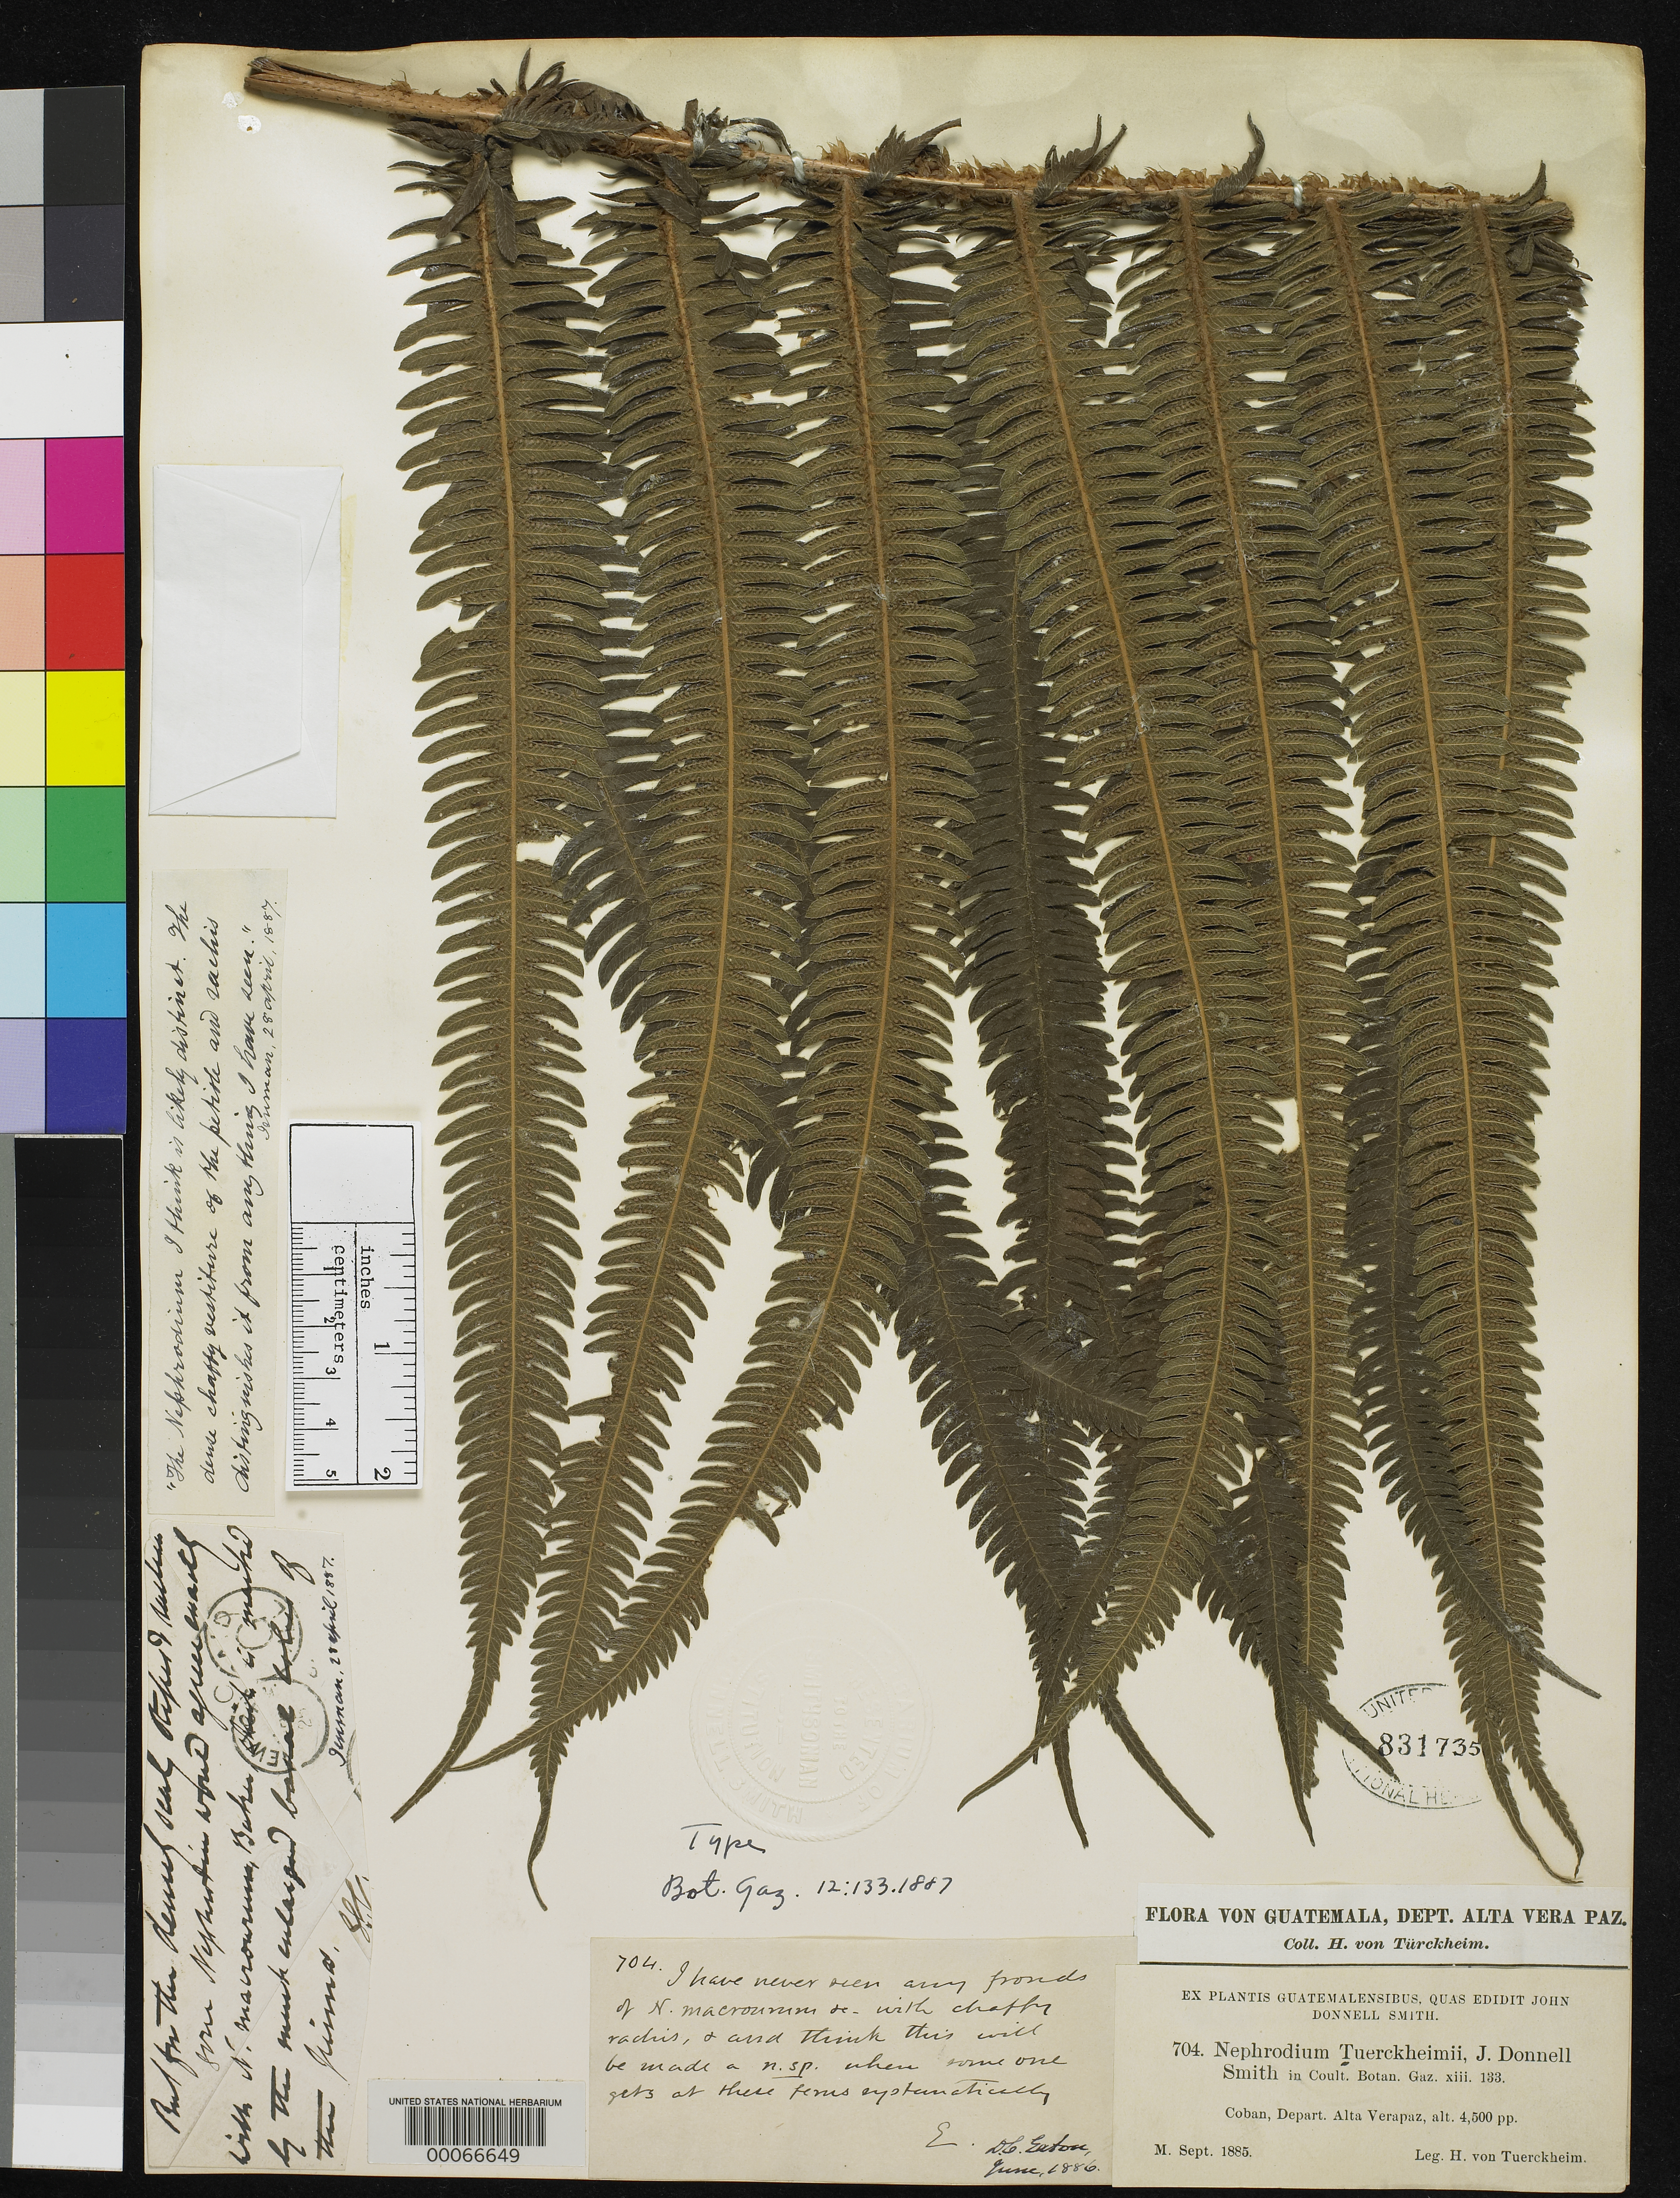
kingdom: Plantae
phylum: Tracheophyta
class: Polypodiopsida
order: Polypodiales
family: Dryopteridaceae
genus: Nephrodium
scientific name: Nephrodium tuerckheimii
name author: Donn. Sm.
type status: Holotype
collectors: H. von Türckheim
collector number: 704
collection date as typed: Sep 1885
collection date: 1885-09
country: Guatemala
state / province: Alta Verapaz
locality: Cobán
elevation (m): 1372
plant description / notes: Specimen ex John Donnell Smith herbarium, presumably the holotype.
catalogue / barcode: US 831735